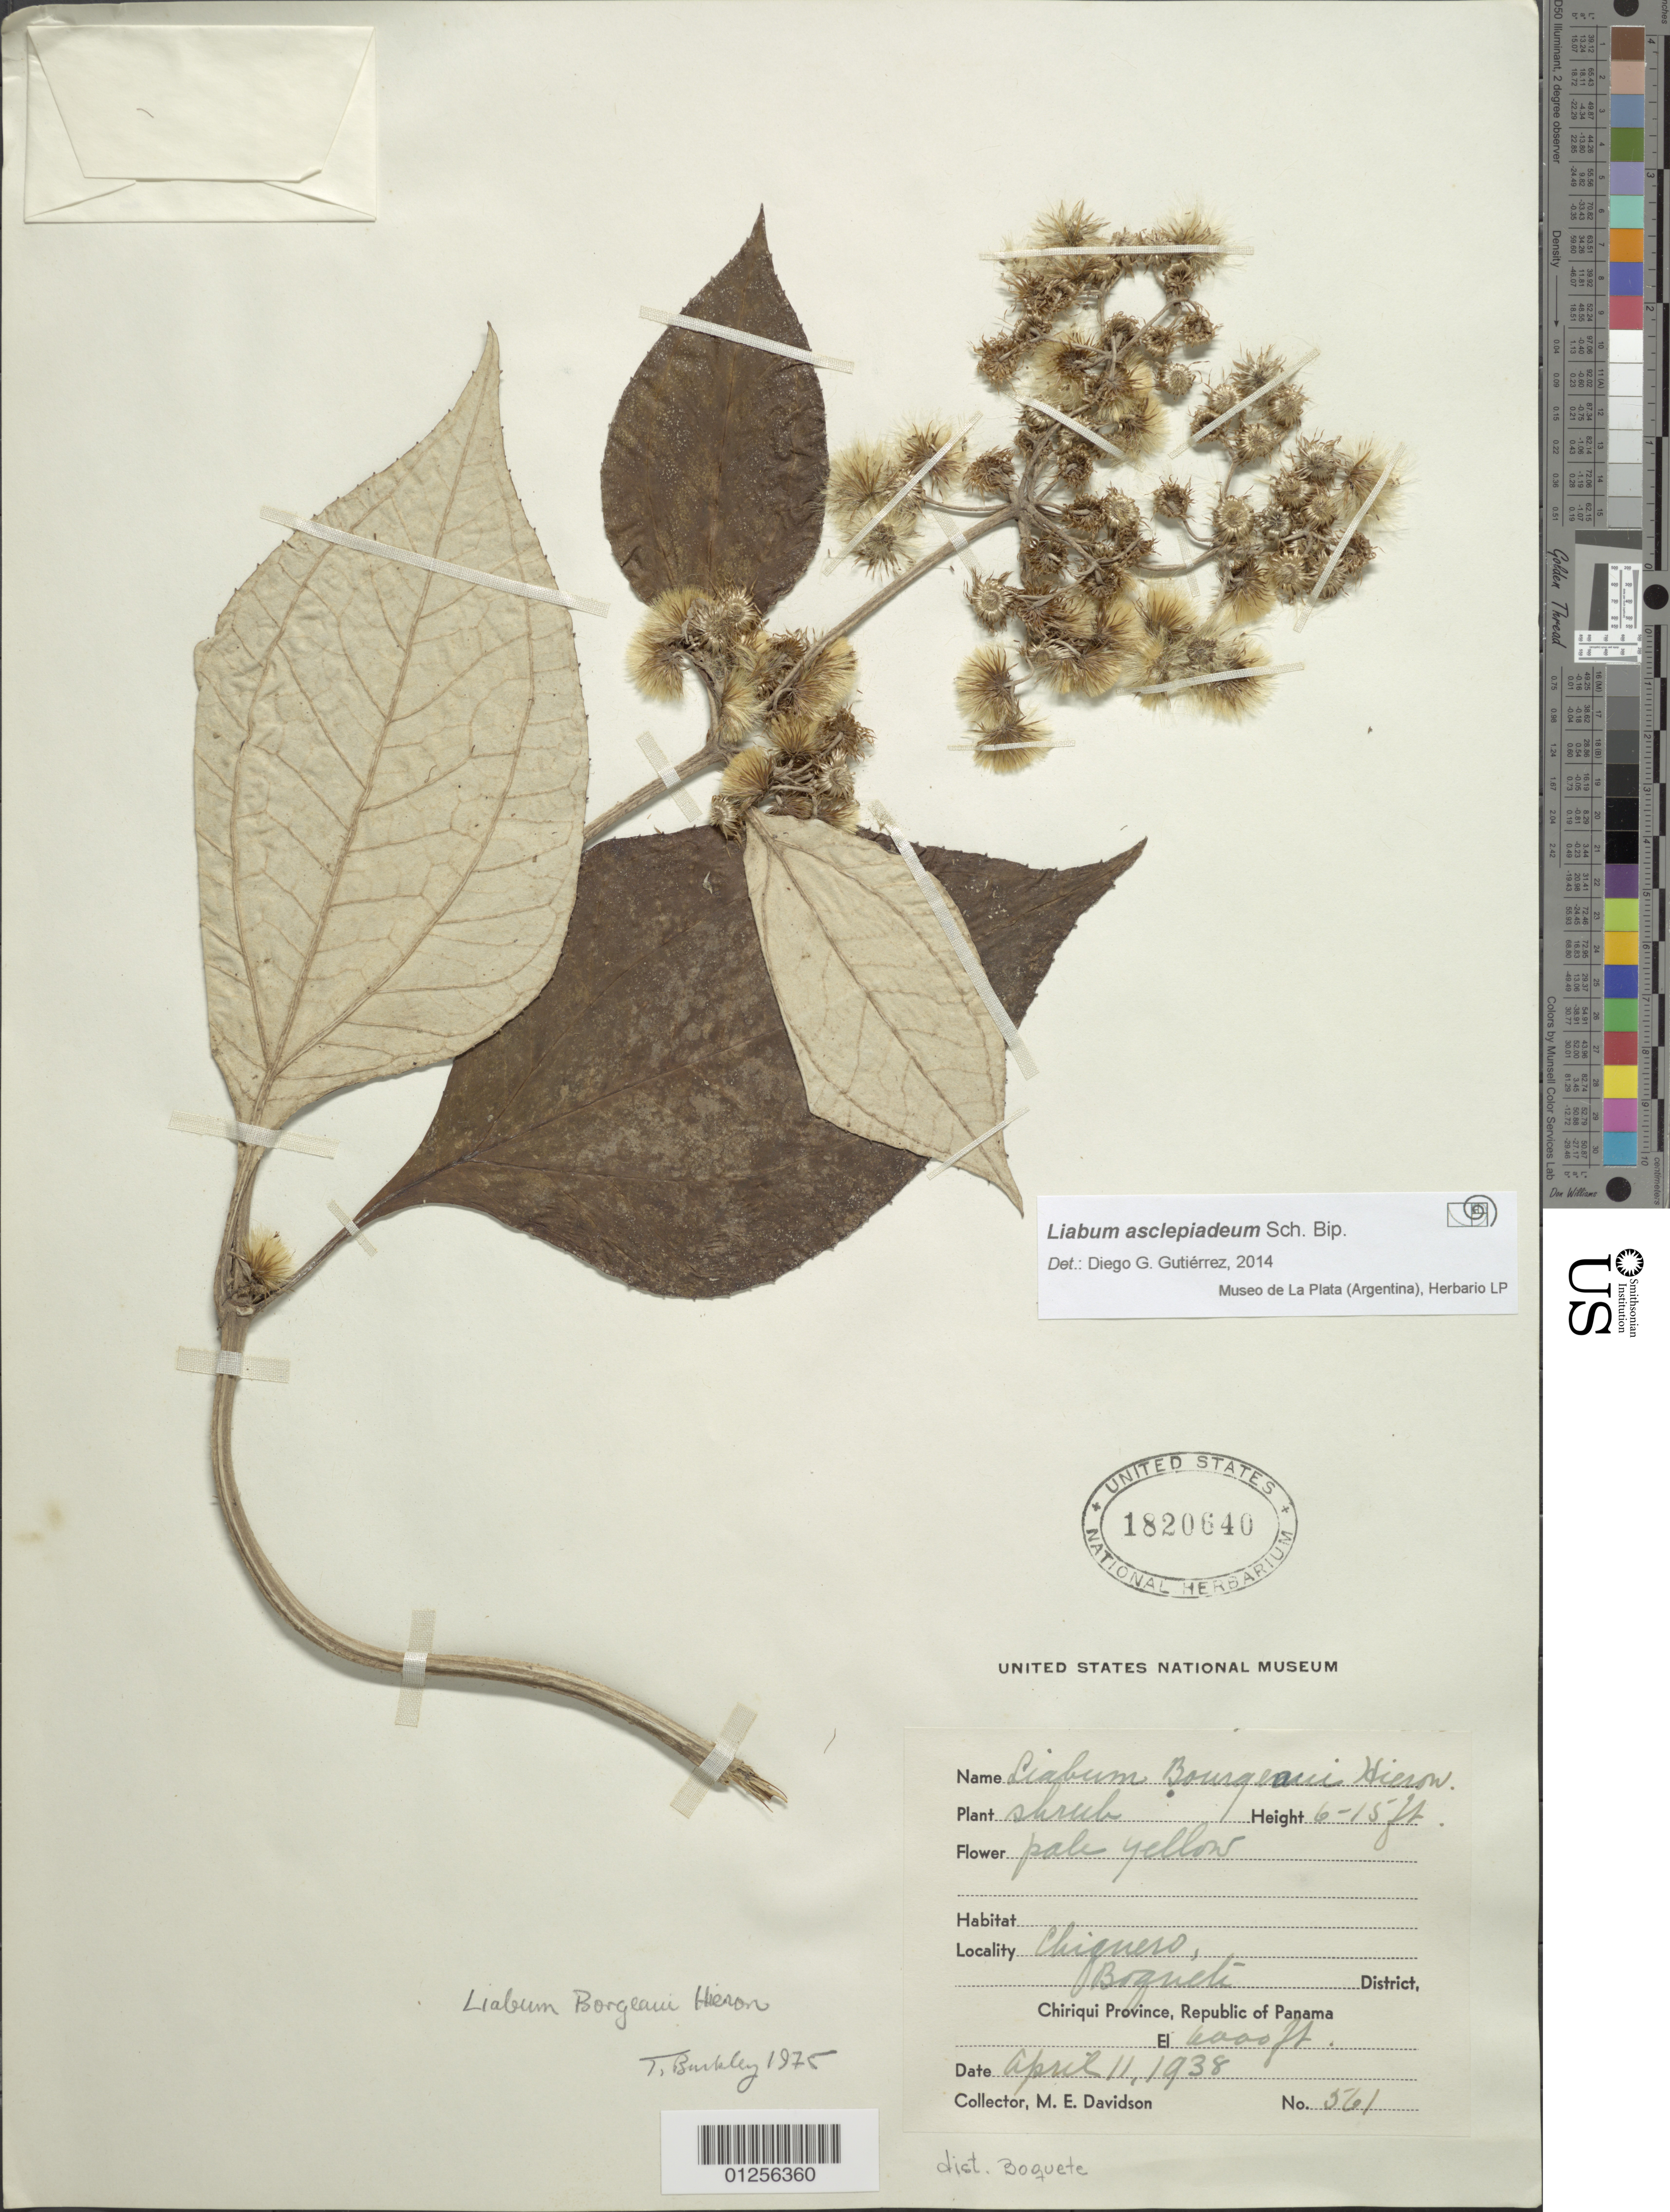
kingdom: Plantae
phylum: Tracheophyta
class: Magnoliopsida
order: Asterales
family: Asteraceae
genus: Liabum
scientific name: Liabum asclepiadeum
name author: Sch. Bip.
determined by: Gutierrez, D. G.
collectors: M. Davidson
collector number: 561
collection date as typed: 11 April 1938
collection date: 1938-04-11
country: Panama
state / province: Chiriquí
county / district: Boquete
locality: Chiquero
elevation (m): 1829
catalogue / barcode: US 1820640